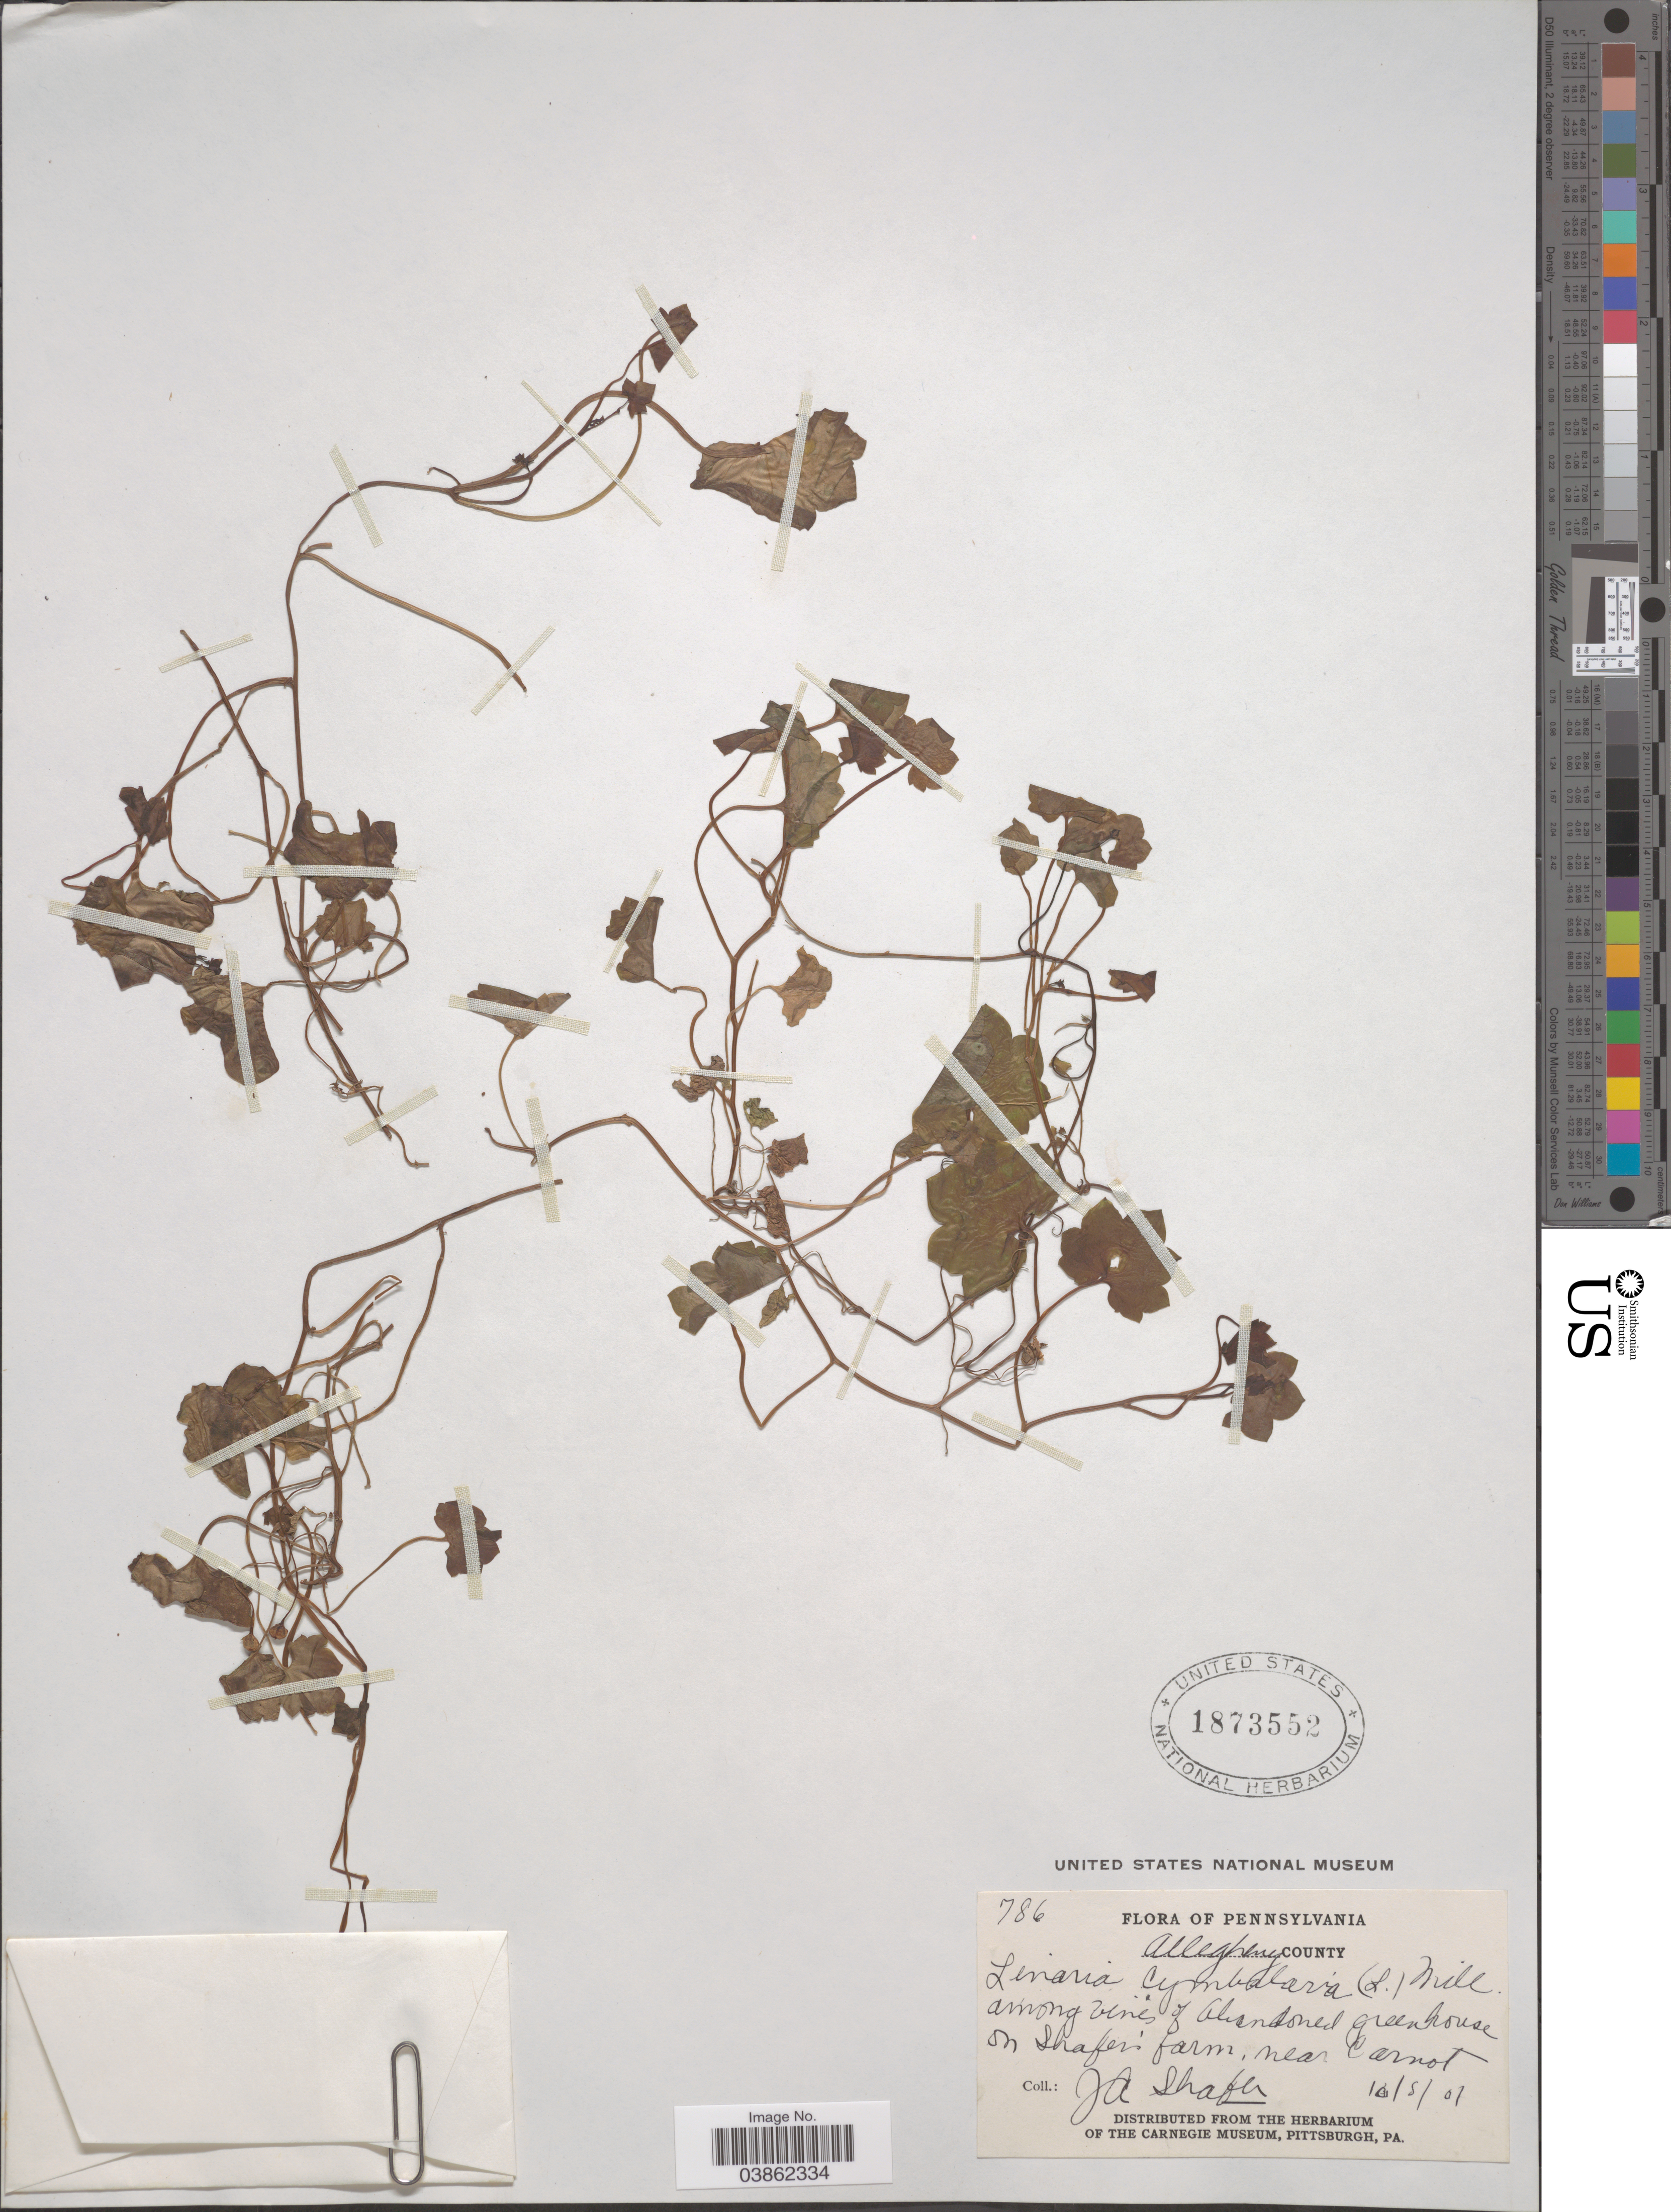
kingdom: Plantae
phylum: Tracheophyta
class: Magnoliopsida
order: Lamiales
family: Plantaginaceae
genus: Cymbalaria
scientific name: Cymbalaria muralis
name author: Gaertn. et al.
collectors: J. A. Shafer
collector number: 786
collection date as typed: Transcribed d/m/y: 10/5/1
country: United States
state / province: Pennsylvania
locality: Allegheny County. Abandoned greenhouse on Shafer's farm, near Carnot.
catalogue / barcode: US 1873552